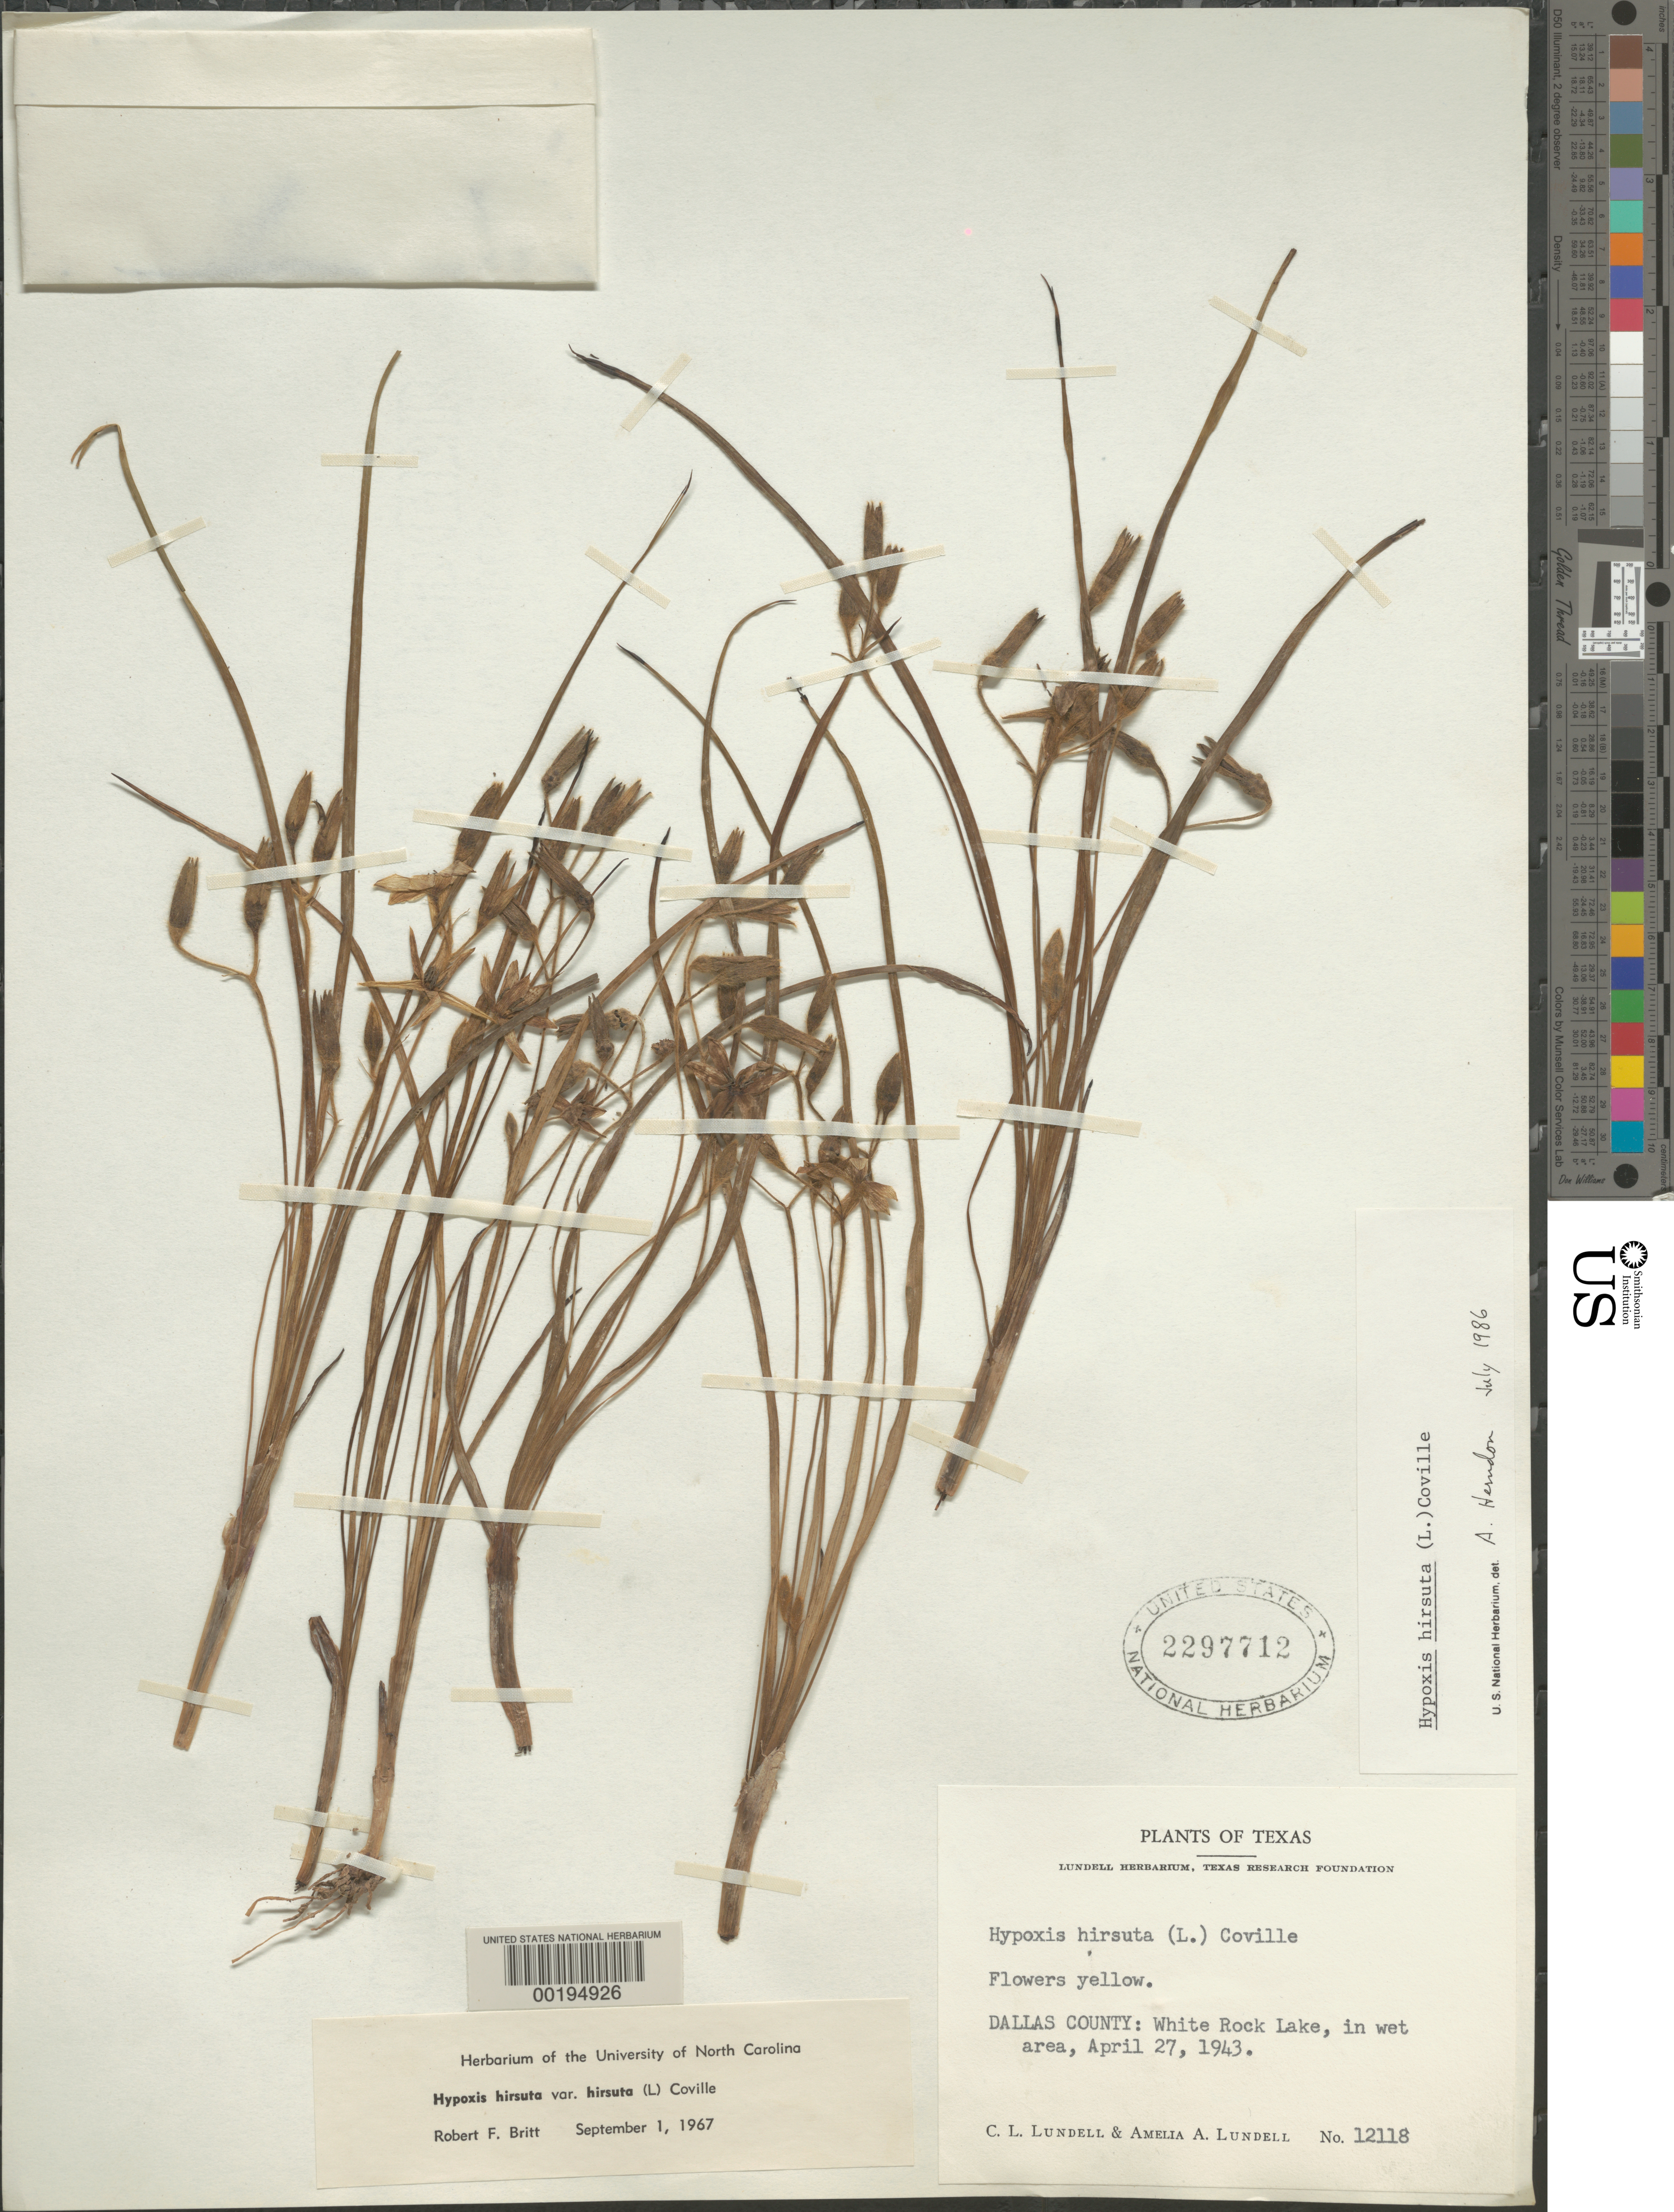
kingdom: Plantae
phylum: Tracheophyta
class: Liliopsida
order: Asparagales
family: Hypoxidaceae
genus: Hypoxis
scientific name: Hypoxis hirsuta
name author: (L.) Coville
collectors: C. L. Lundell & A. A. Lundell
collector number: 12118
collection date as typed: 27 Apr 1943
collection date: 1943-04-27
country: United States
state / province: Texas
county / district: Dallas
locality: White Rock Lake, Dallas.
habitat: In wet area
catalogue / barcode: US 2297712